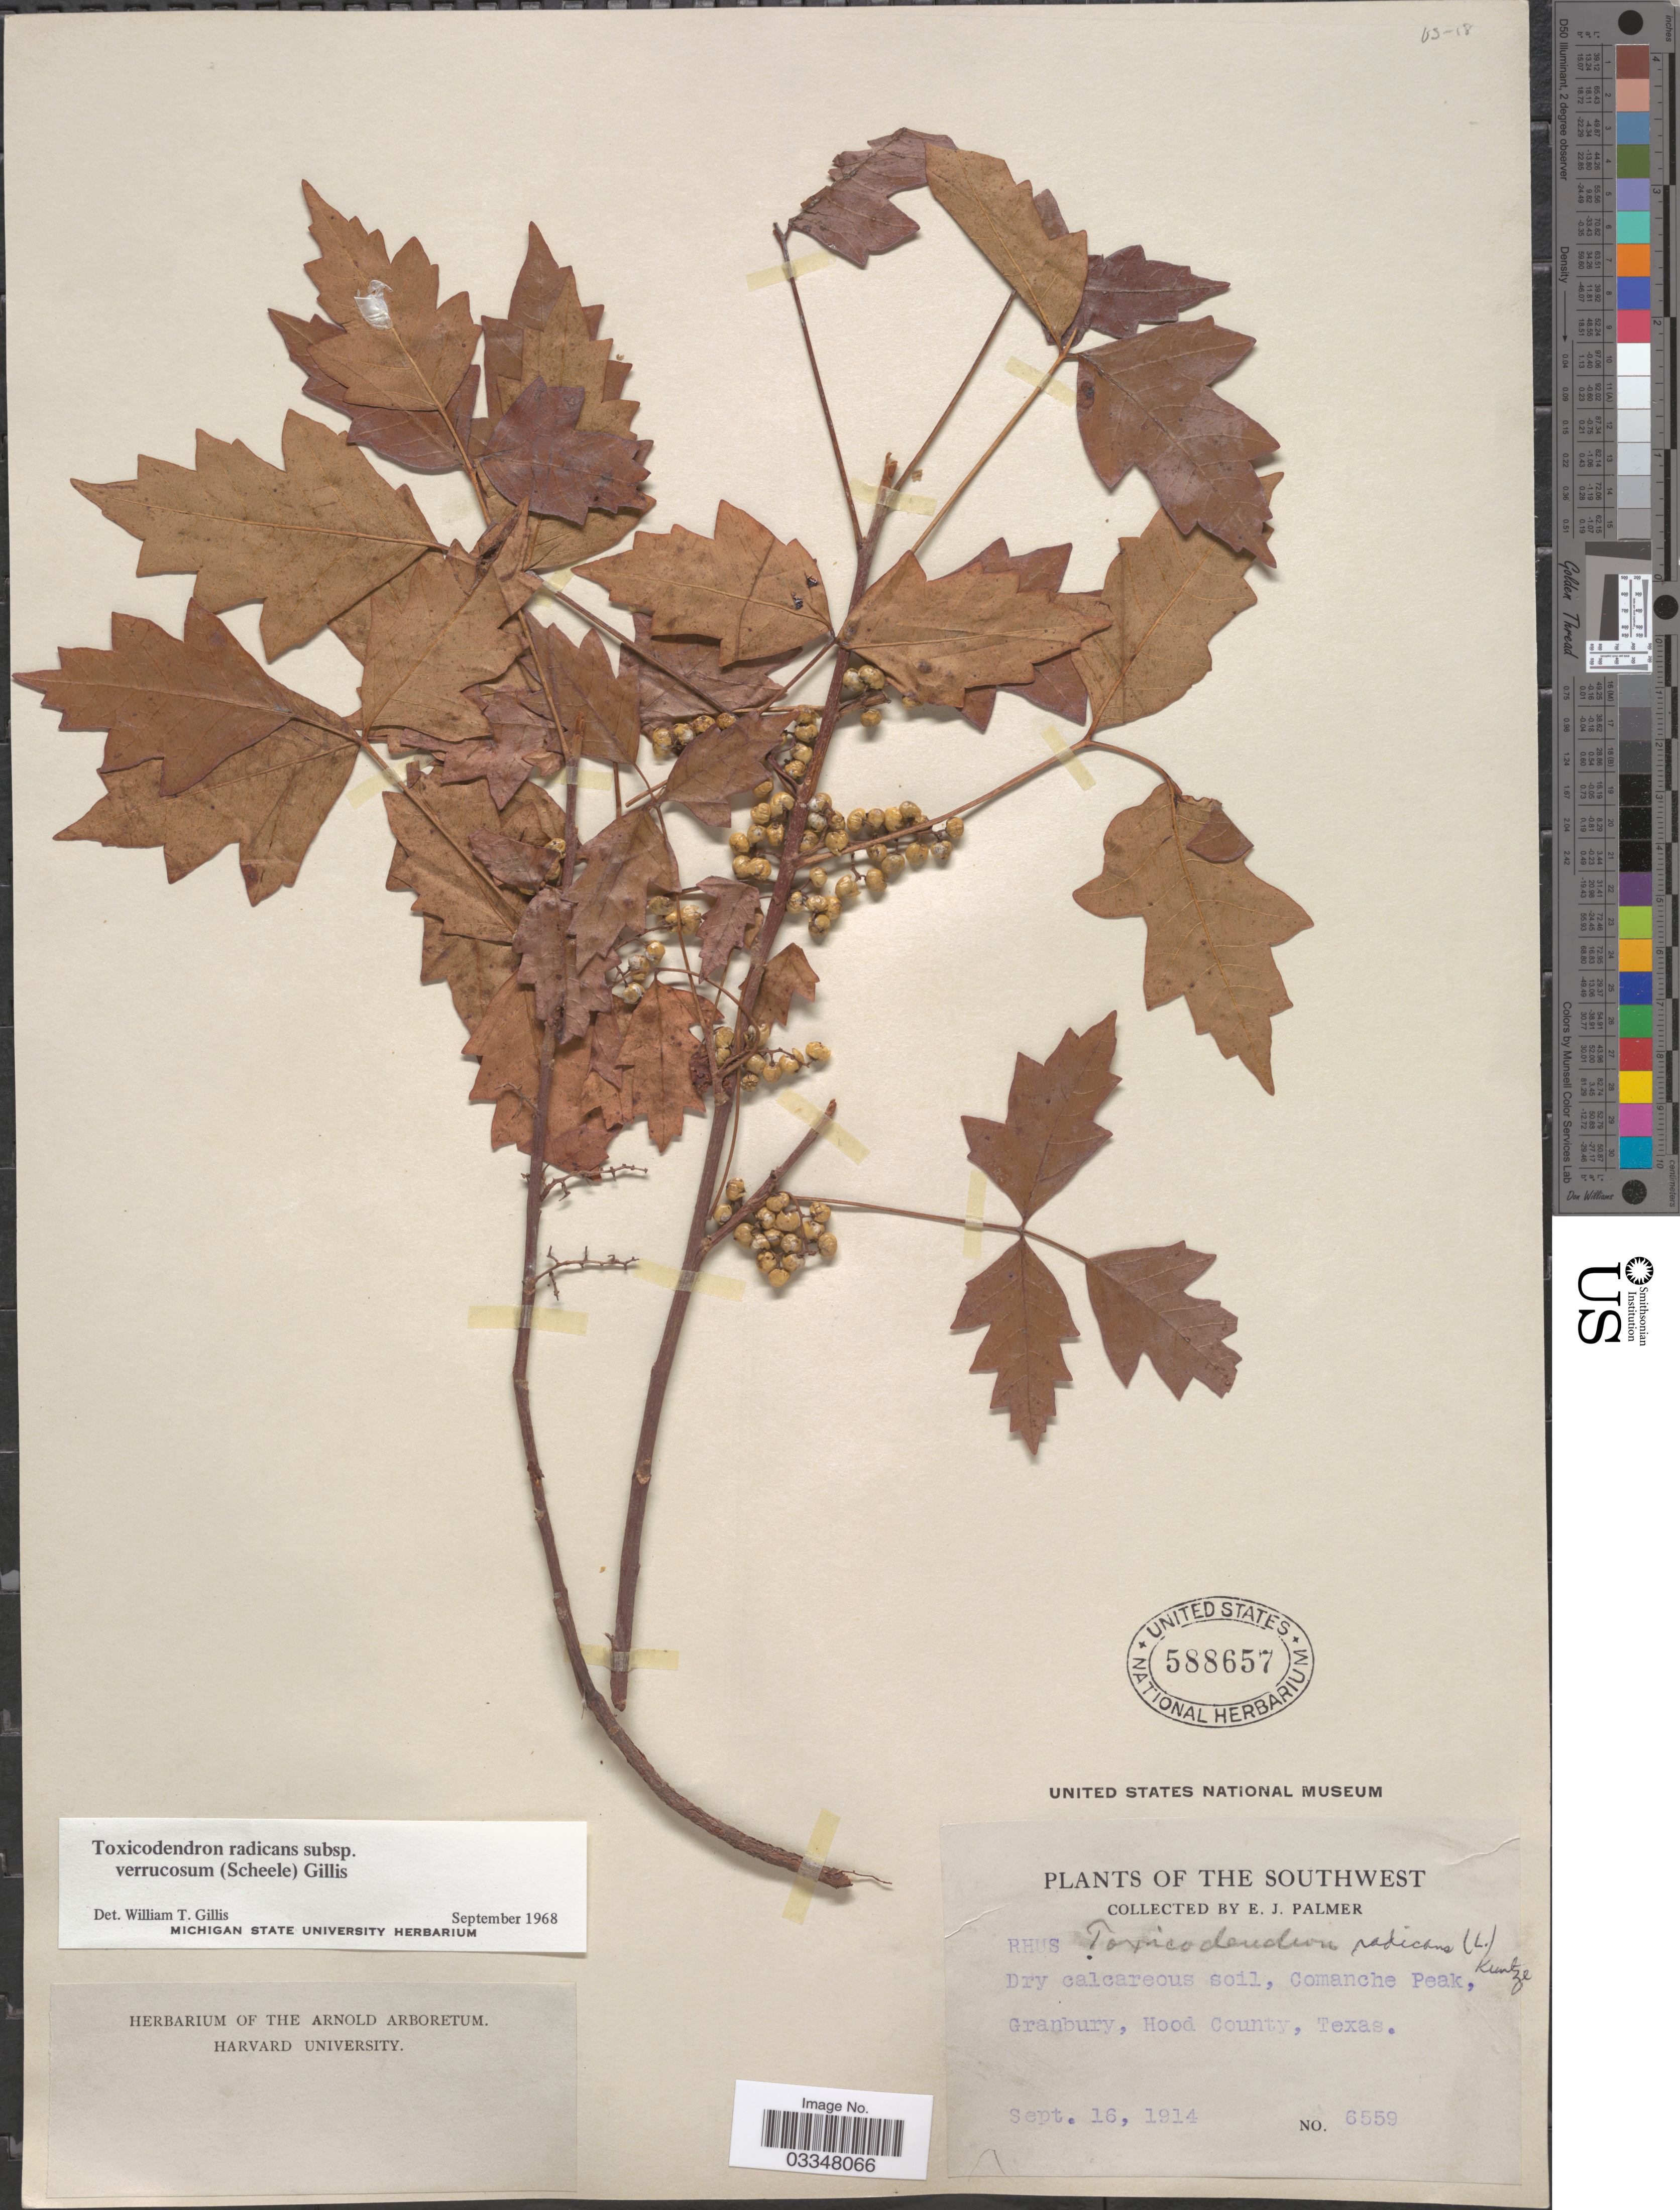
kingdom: Plantae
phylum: Tracheophyta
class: Magnoliopsida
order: Sapindales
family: Anacardiaceae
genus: Toxicodendron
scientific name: Toxicodendron radicans subsp. verrucosum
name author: (Scheele) Gillis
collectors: E. J. Palmer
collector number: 6559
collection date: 1914-09-16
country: United States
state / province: Texas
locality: The Southwest. Comanche Peak, Granbury, Hood County.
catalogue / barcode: US 588657